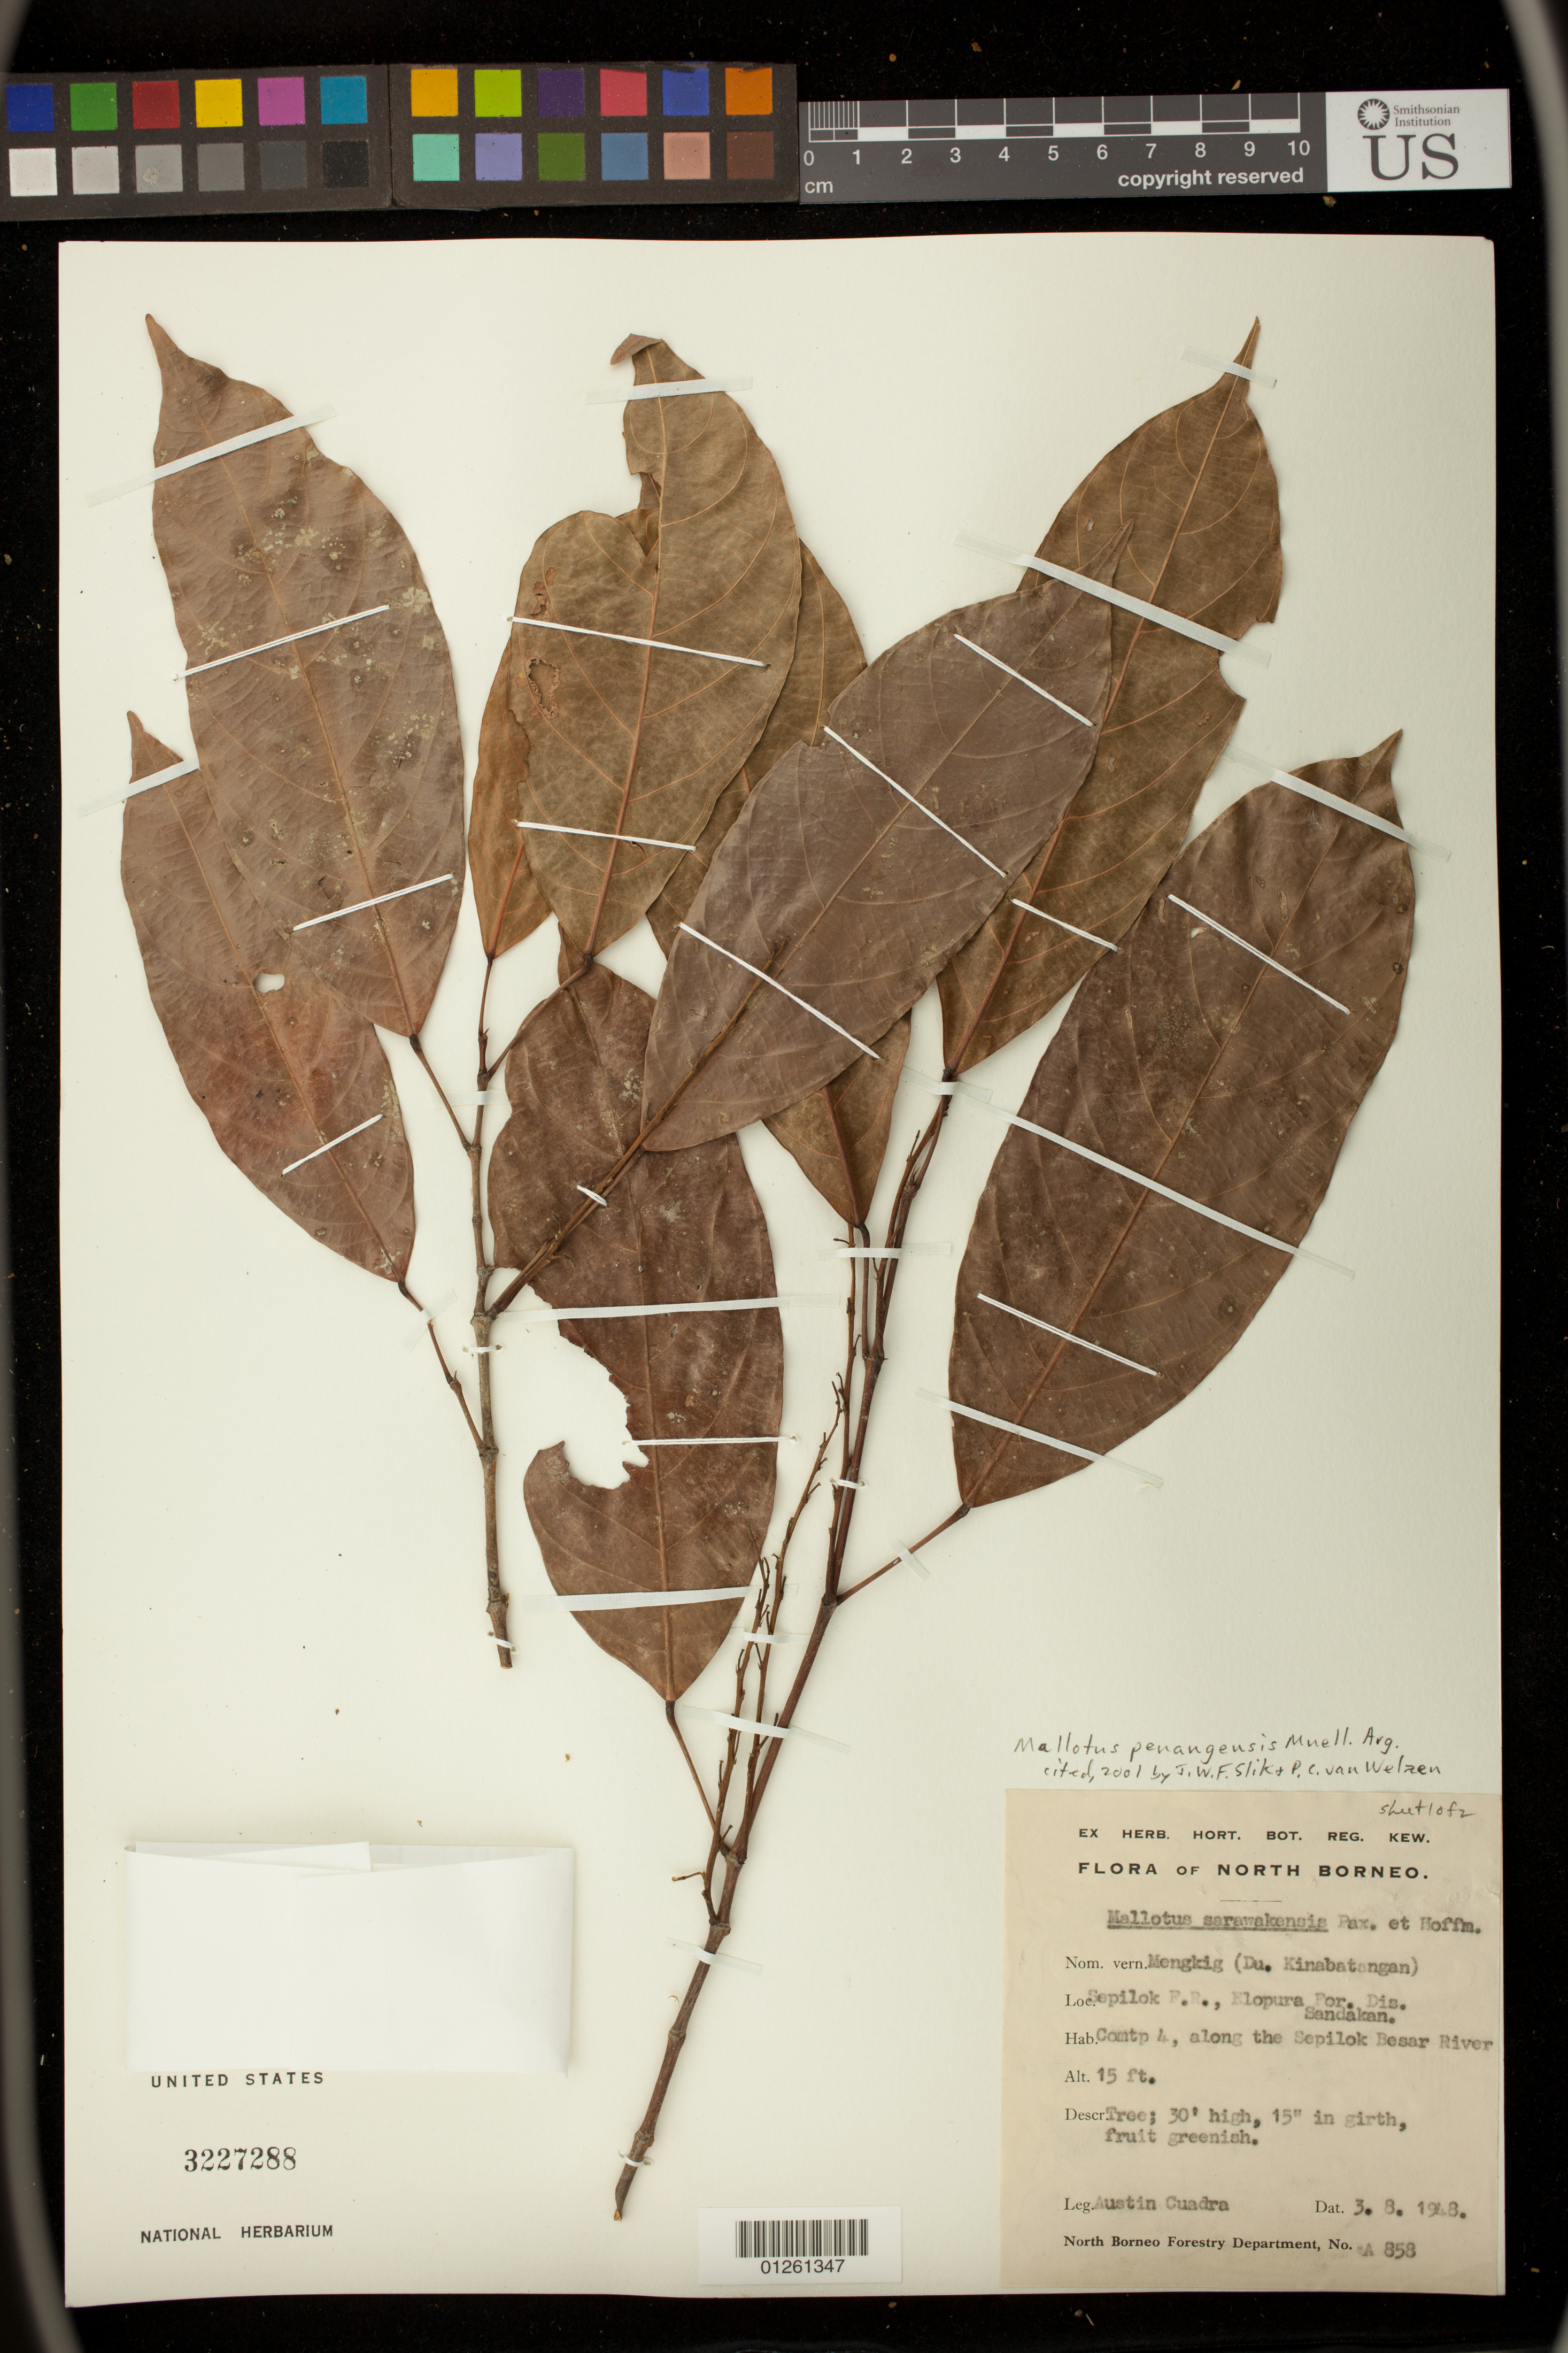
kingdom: Plantae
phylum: Tracheophyta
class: Magnoliopsida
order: Malpighiales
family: Euphorbiaceae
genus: Hancea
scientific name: Hancea penangensis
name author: (Müll. Arg.) S.E.C. Sierra et al.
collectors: A. Cuadra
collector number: A858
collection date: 1948-08-03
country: Malaysia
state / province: Sabah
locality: Sepilok Forest Reserve, Elopura Forest District, Sandakan, Compt 4, along the Sepilok Besar River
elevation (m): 5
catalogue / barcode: US 3227288